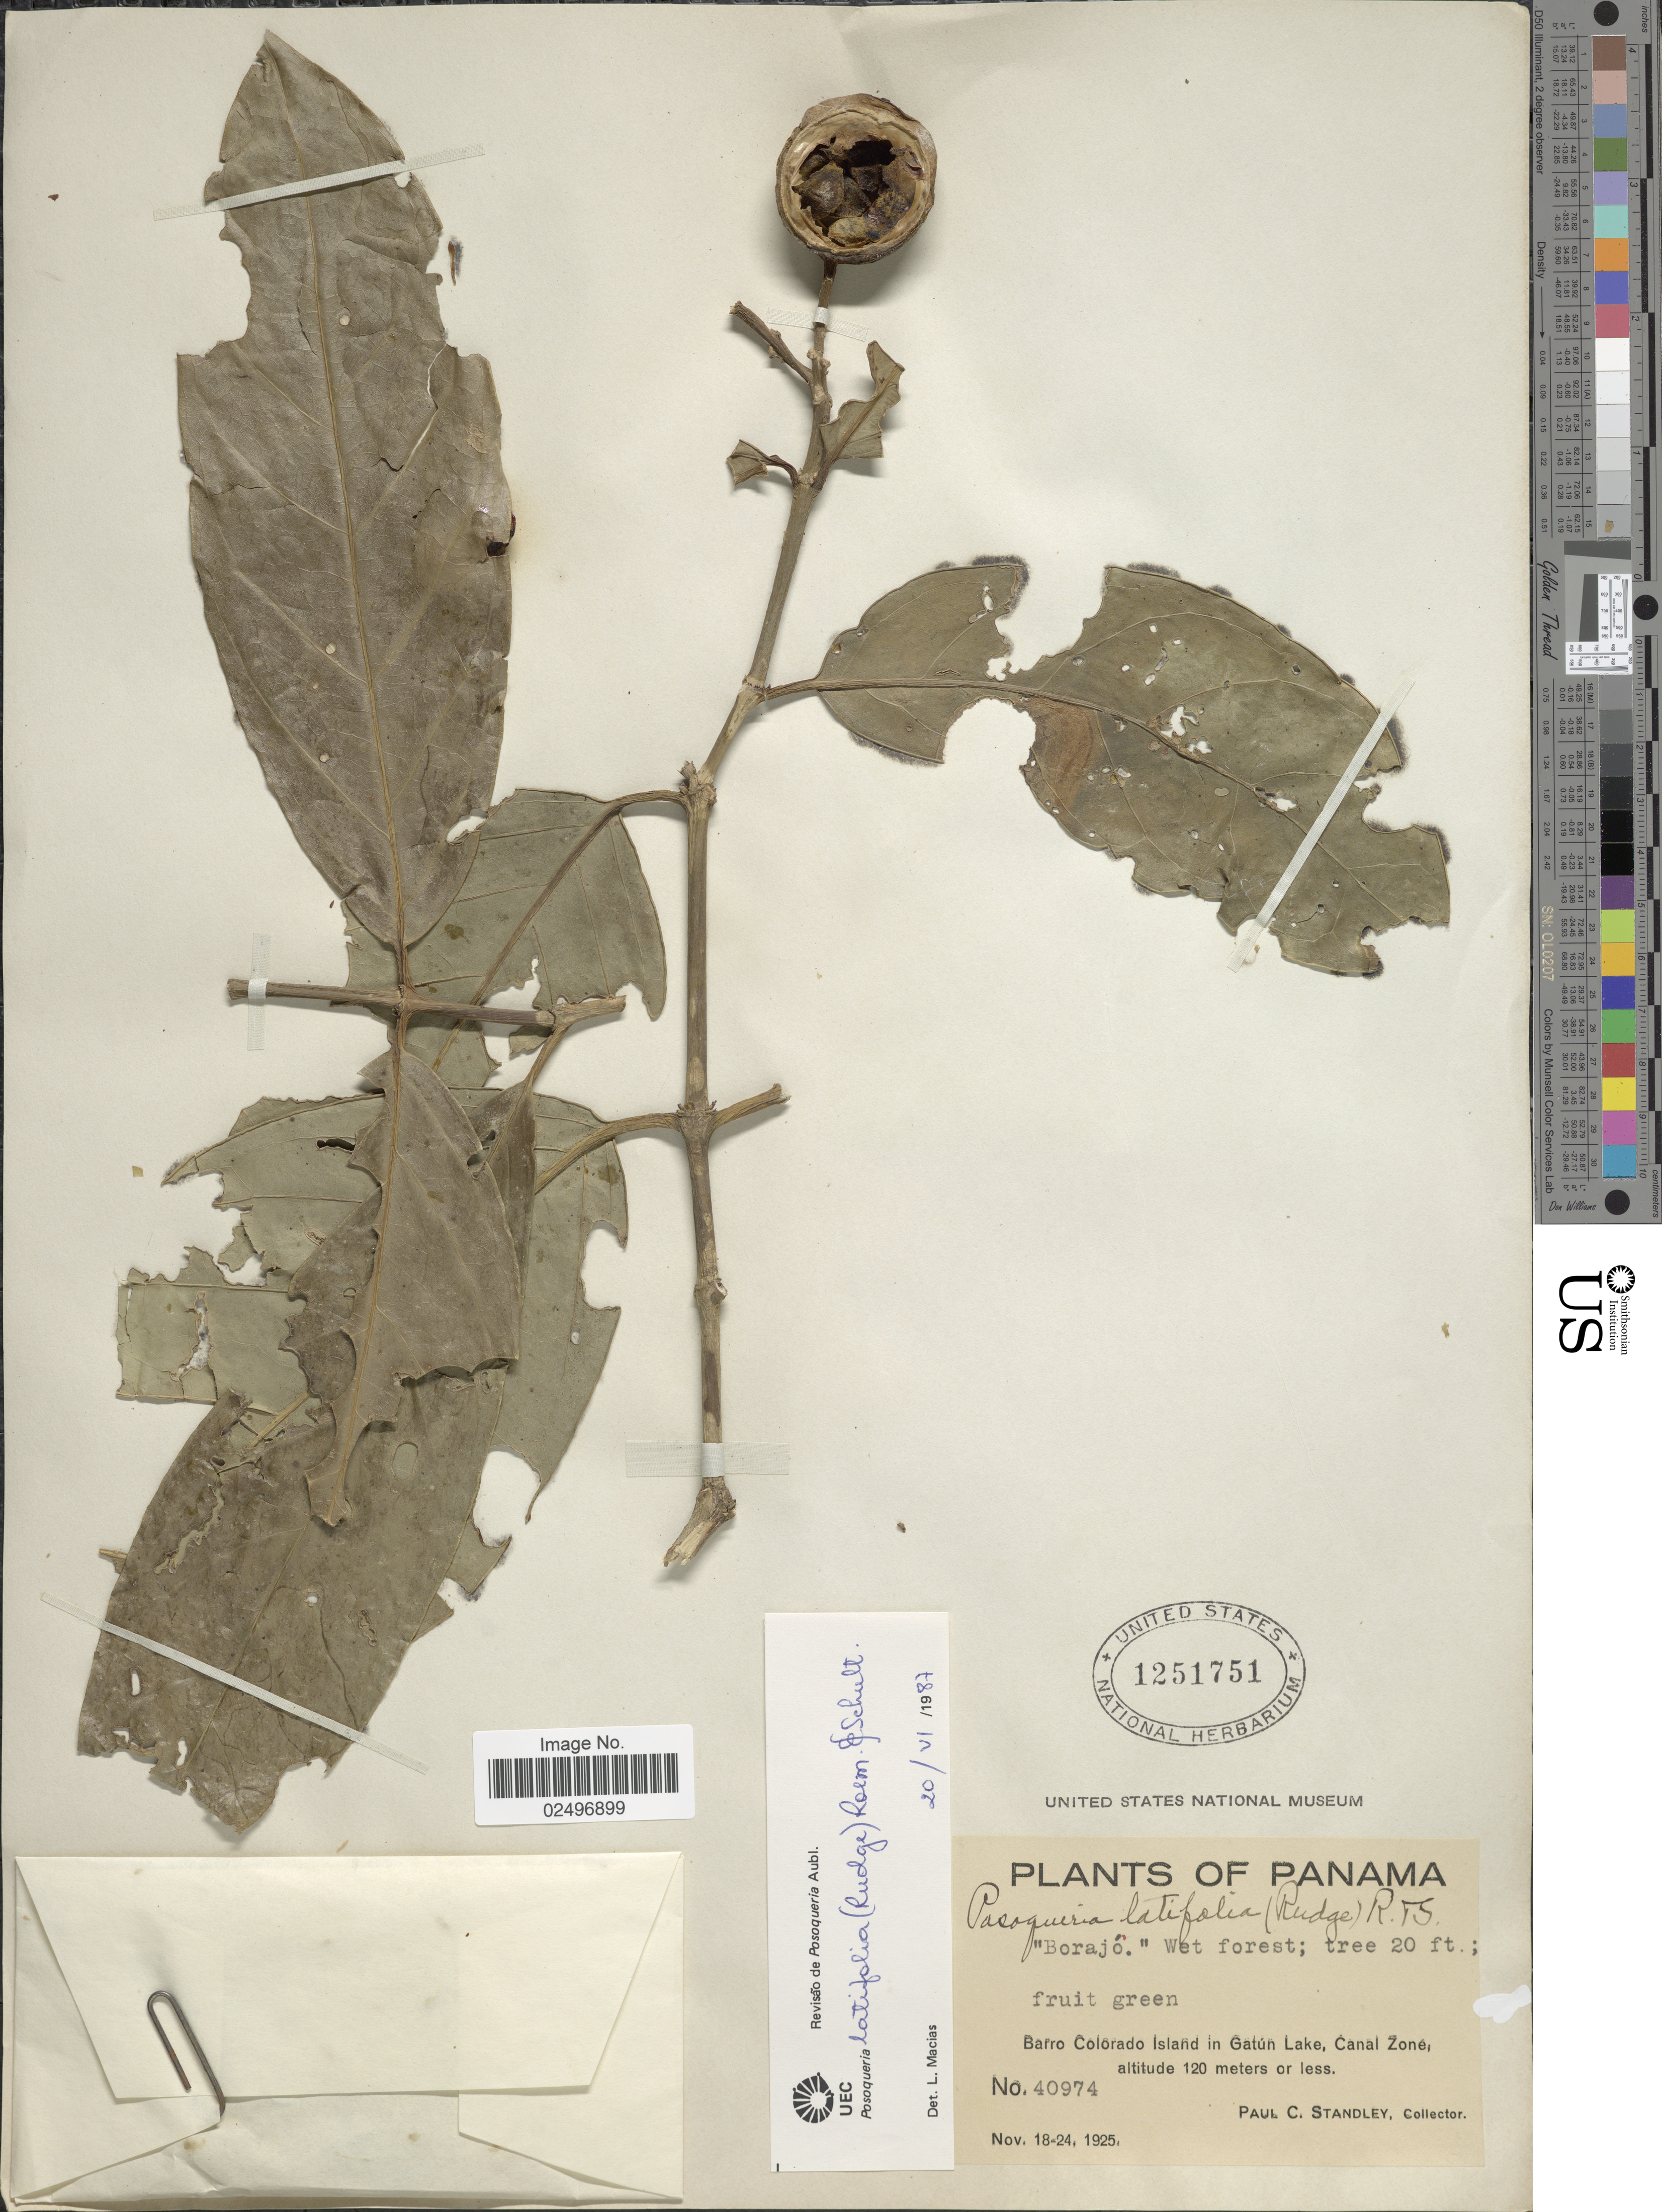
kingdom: Plantae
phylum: Tracheophyta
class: Magnoliopsida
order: Gentianales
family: Rubiaceae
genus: Posoqueria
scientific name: Posoqueria latifolia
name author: (Rudge) Roem. & Schult.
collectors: P. C. Standley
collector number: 40974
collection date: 1925-11-18/1925-11-24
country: Panama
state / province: Panamá Oeste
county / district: Canal Zone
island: Barro Colorado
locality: Barro Colorado Island in Gatún Lake, Canal Zone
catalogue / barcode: US 1251751